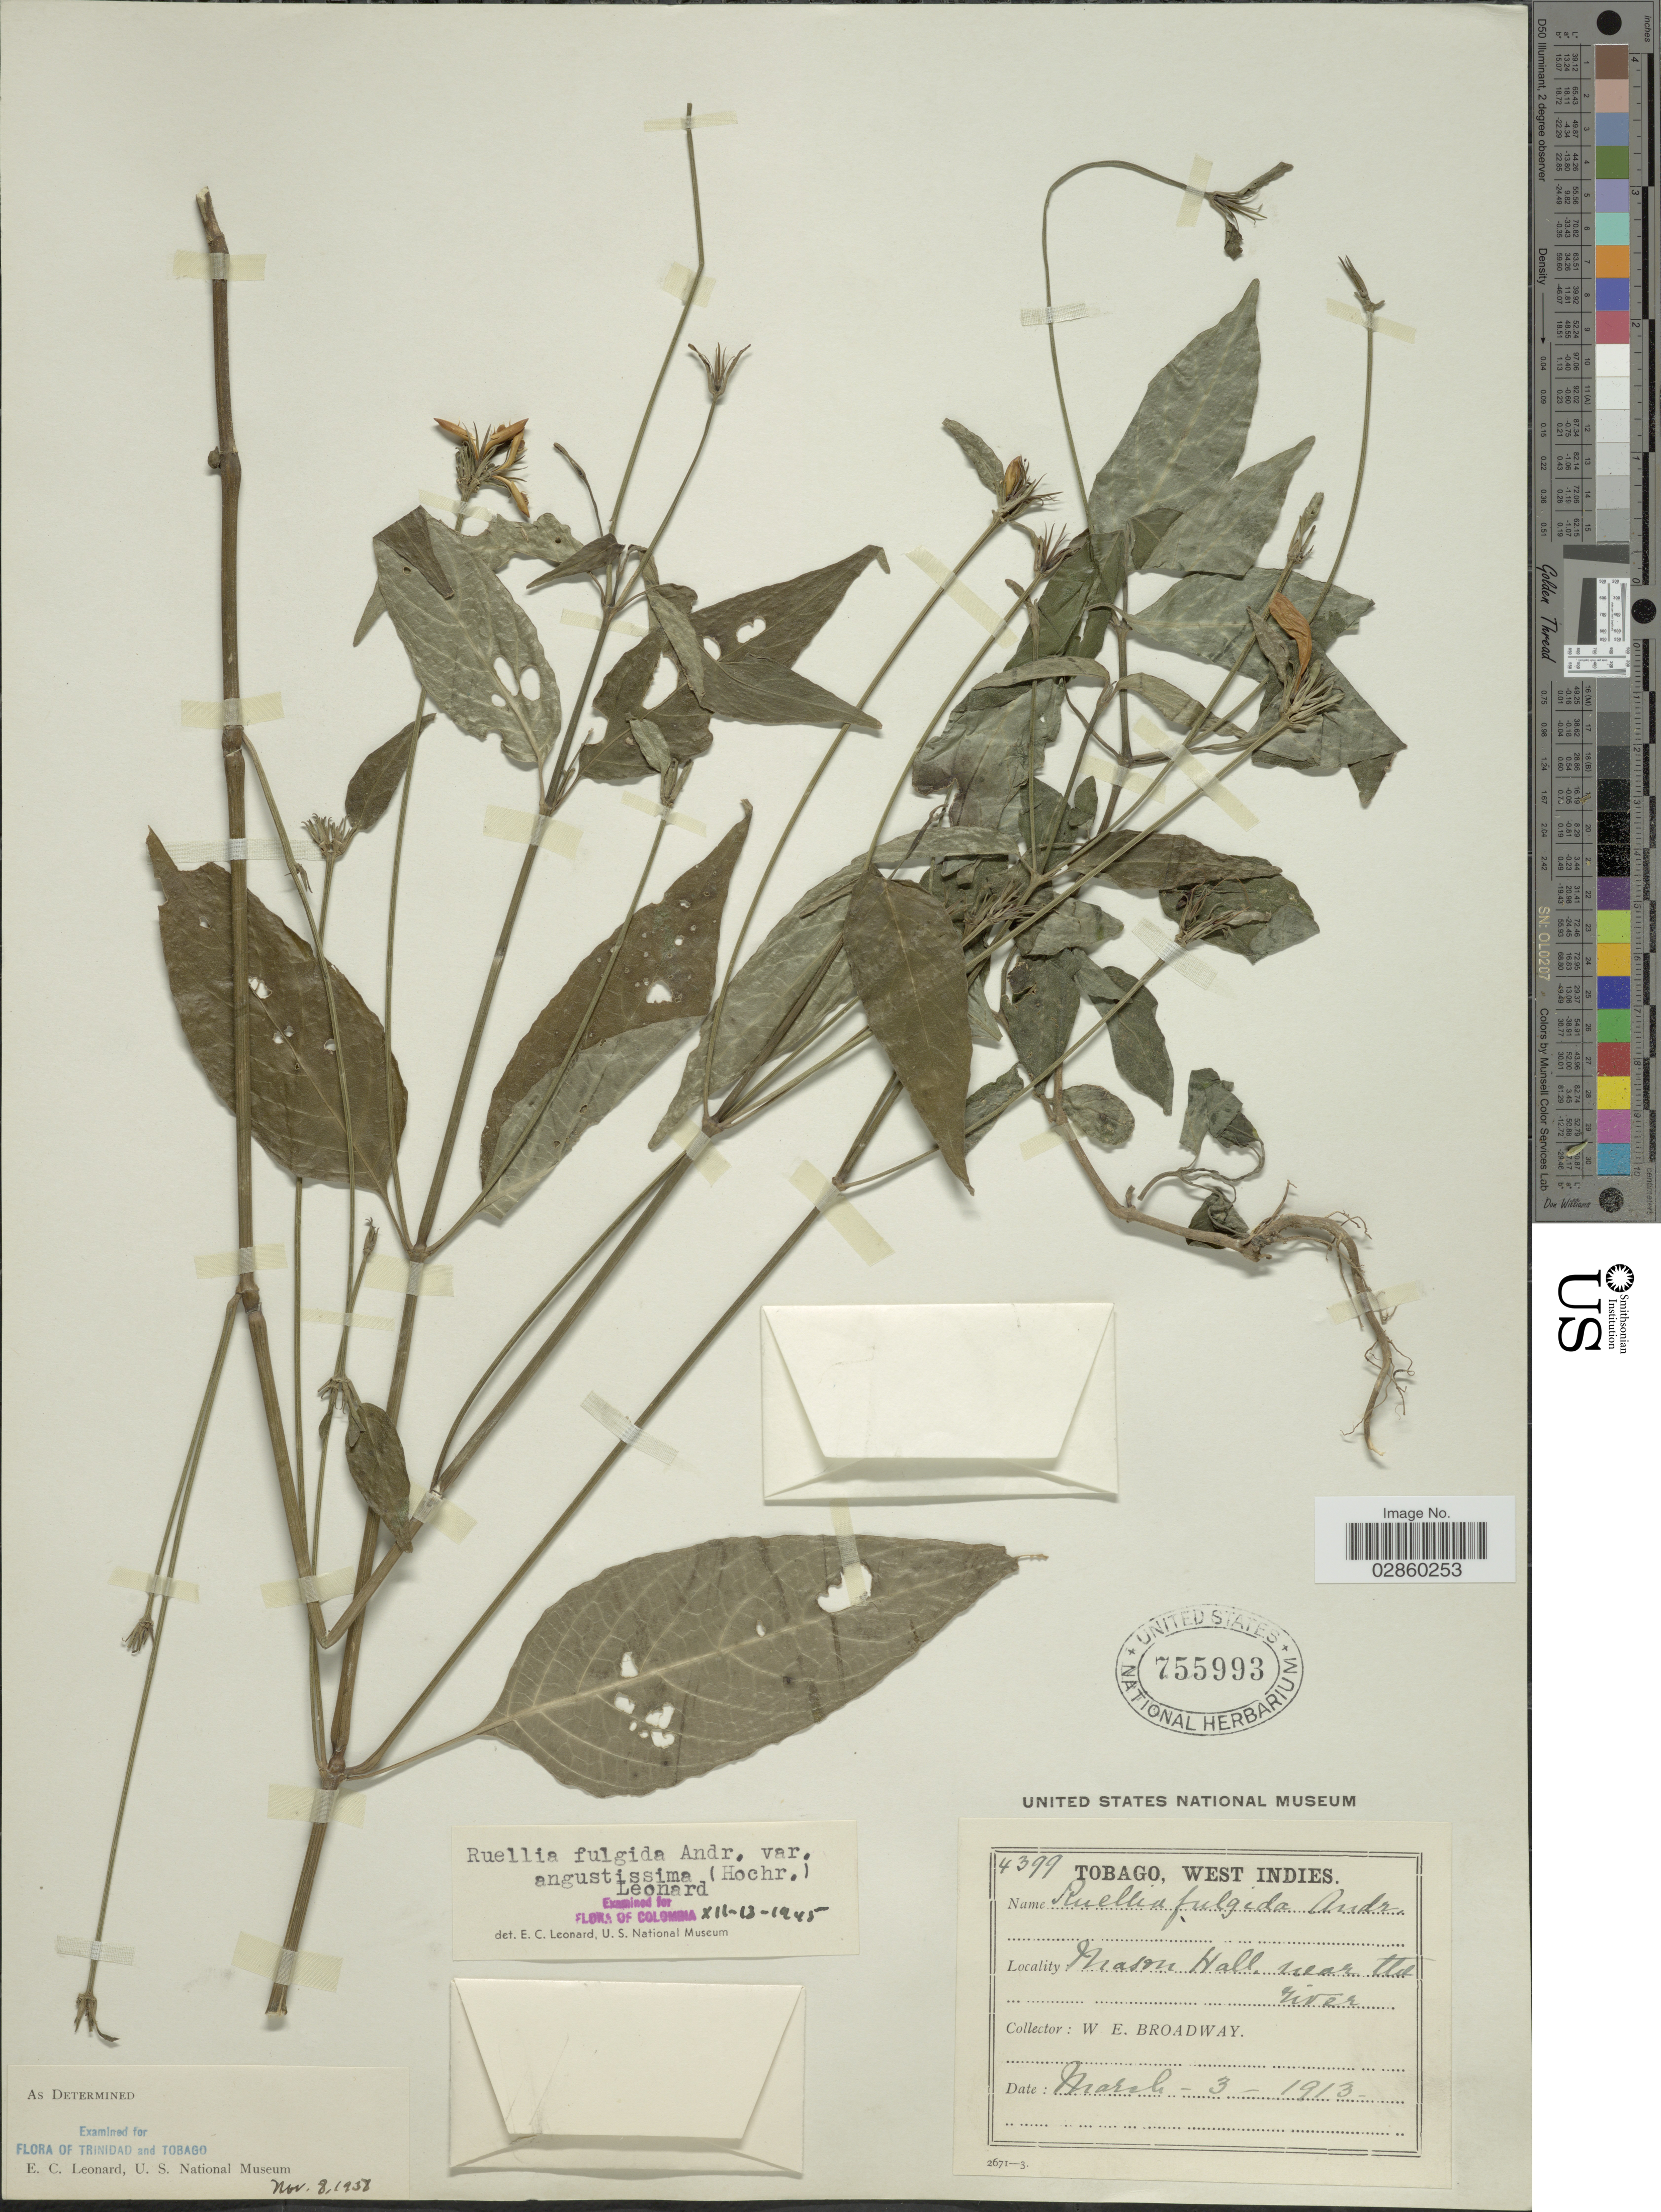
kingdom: Plantae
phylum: Tracheophyta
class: Magnoliopsida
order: Lamiales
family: Acanthaceae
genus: Ruellia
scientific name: Ruellia fulgida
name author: Andrews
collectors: W. E. Broadway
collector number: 4399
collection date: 1913-03-03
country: Trinidad and Tobago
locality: Tobago, West Indies, Mason Hall, near the river.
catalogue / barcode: US 755993